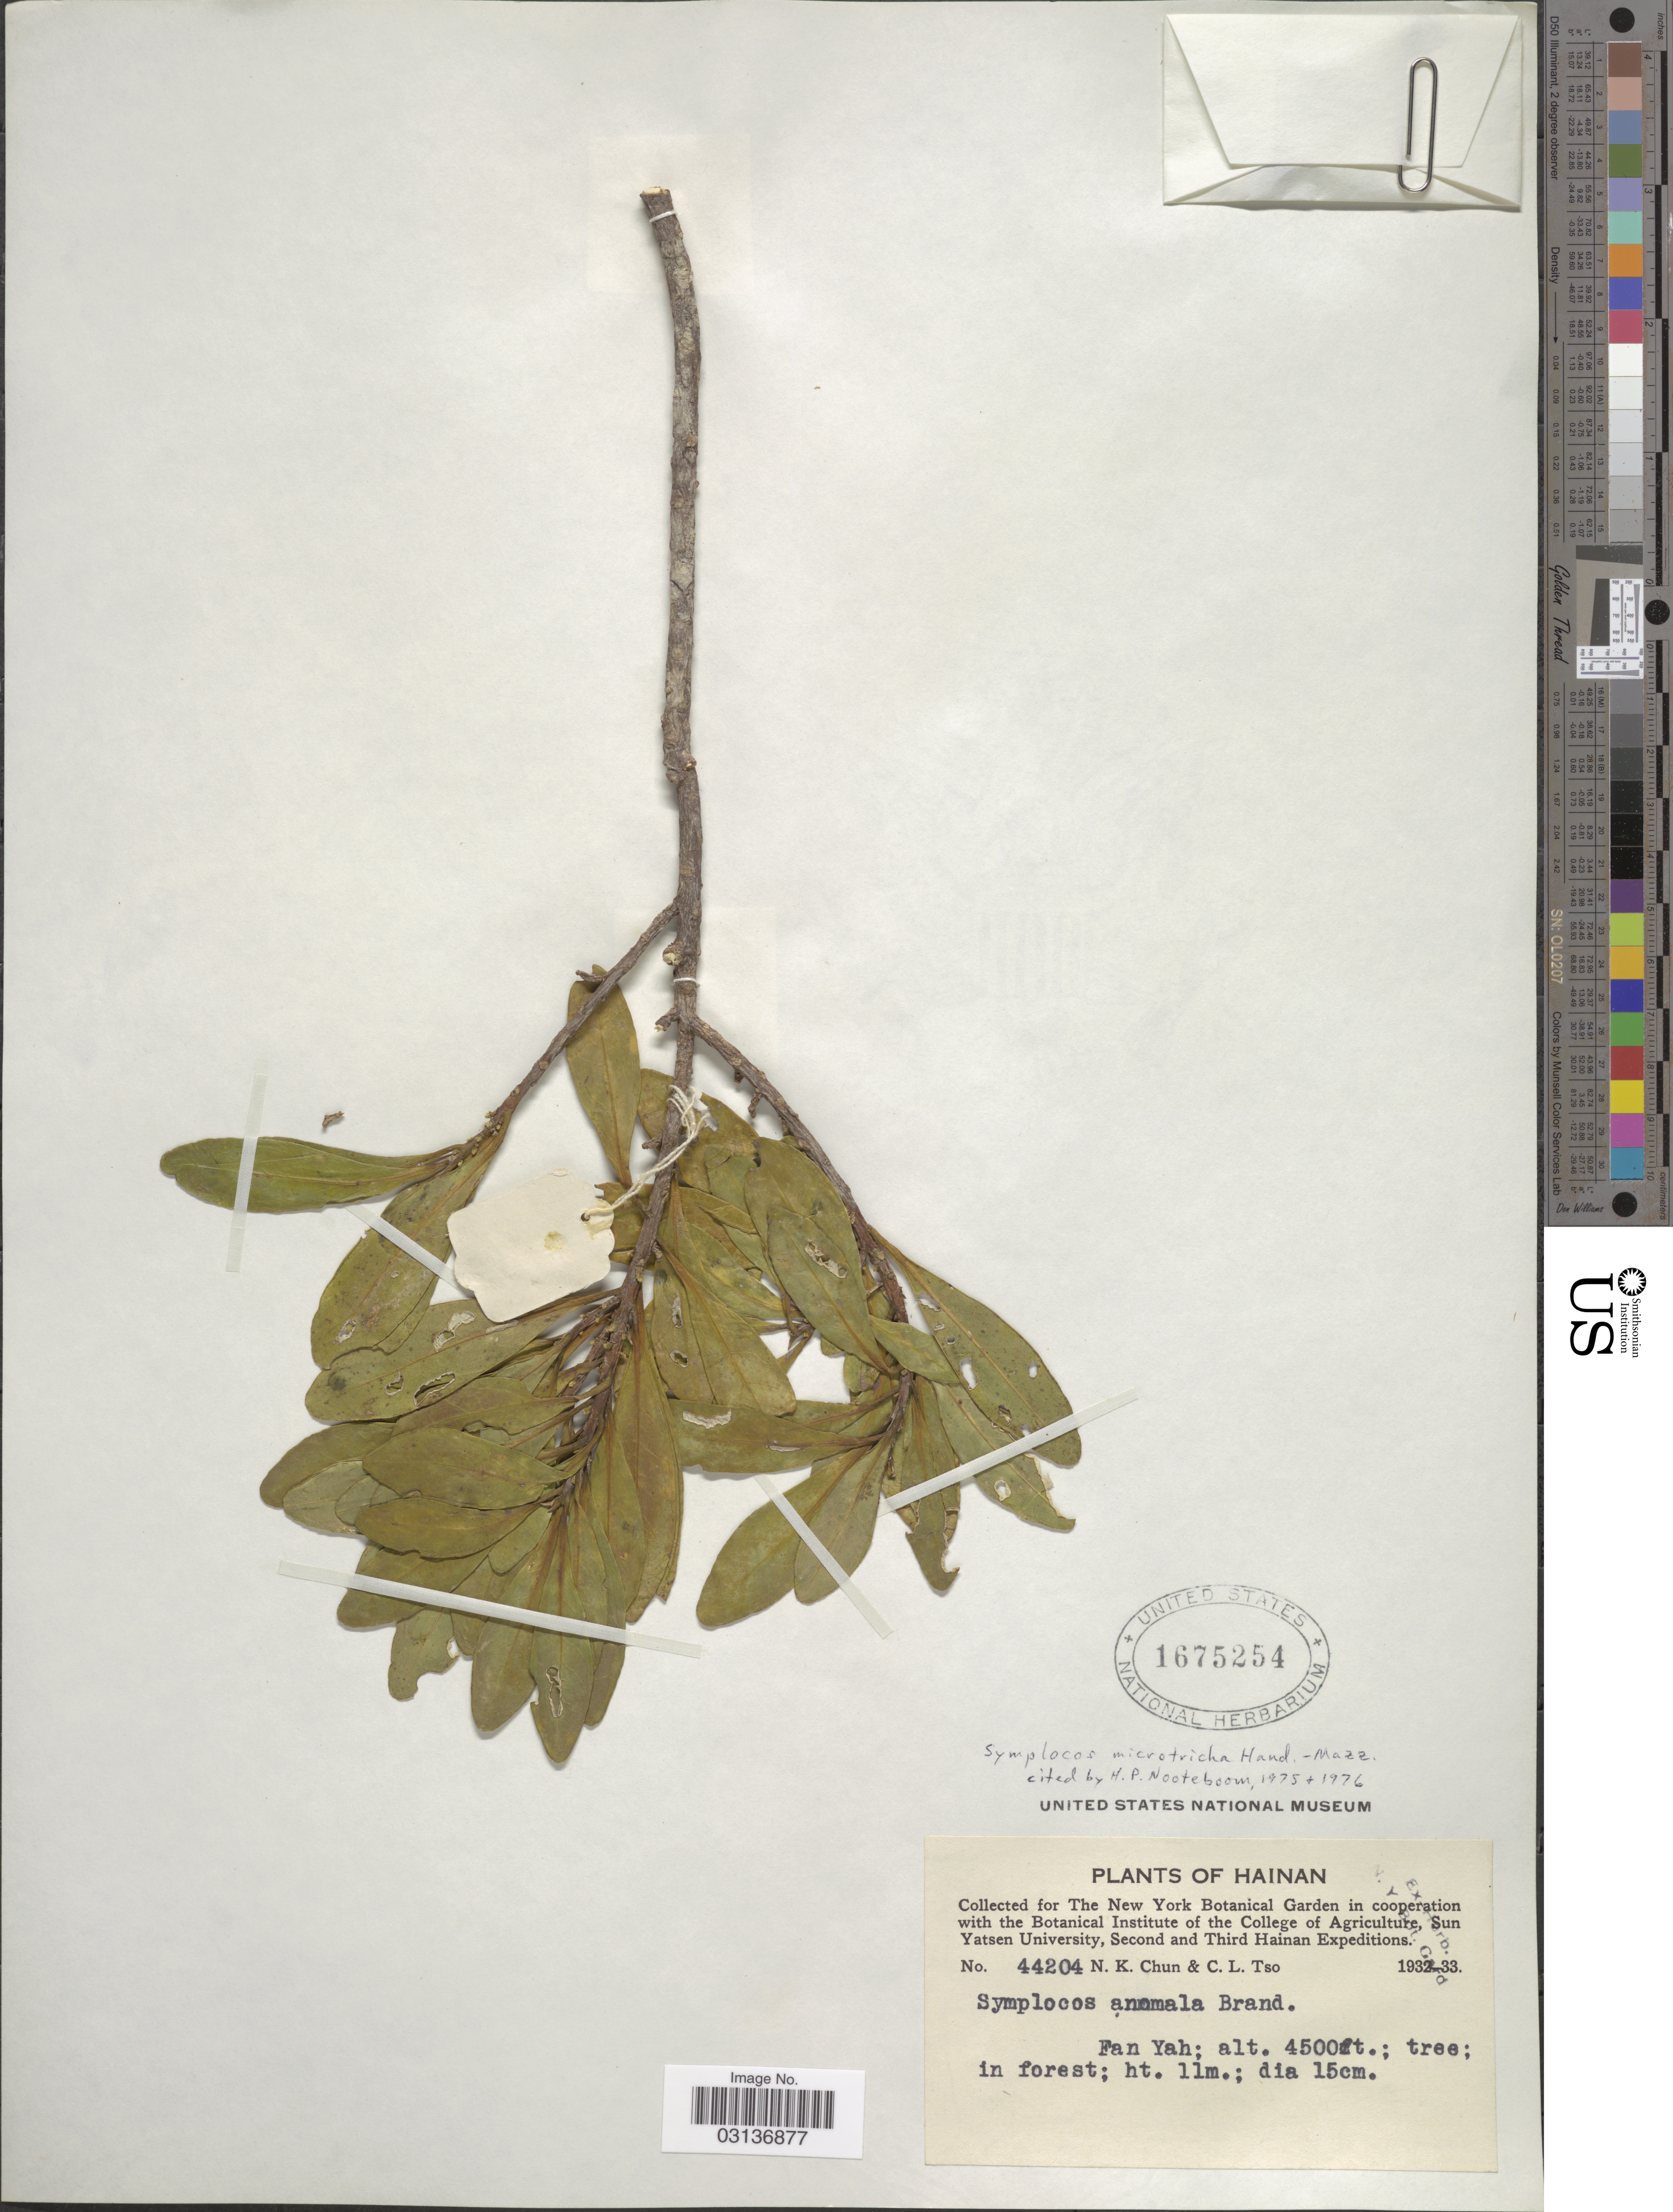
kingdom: Plantae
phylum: Tracheophyta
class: Magnoliopsida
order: Ericales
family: Symplocaceae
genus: Symplocos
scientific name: Symplocos microtricha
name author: Hand.-Mazz.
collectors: N. K. Chun & C. Tso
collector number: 44204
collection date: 1932/1933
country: China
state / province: Hainan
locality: Fan Yah.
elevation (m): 1372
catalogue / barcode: US 1675254